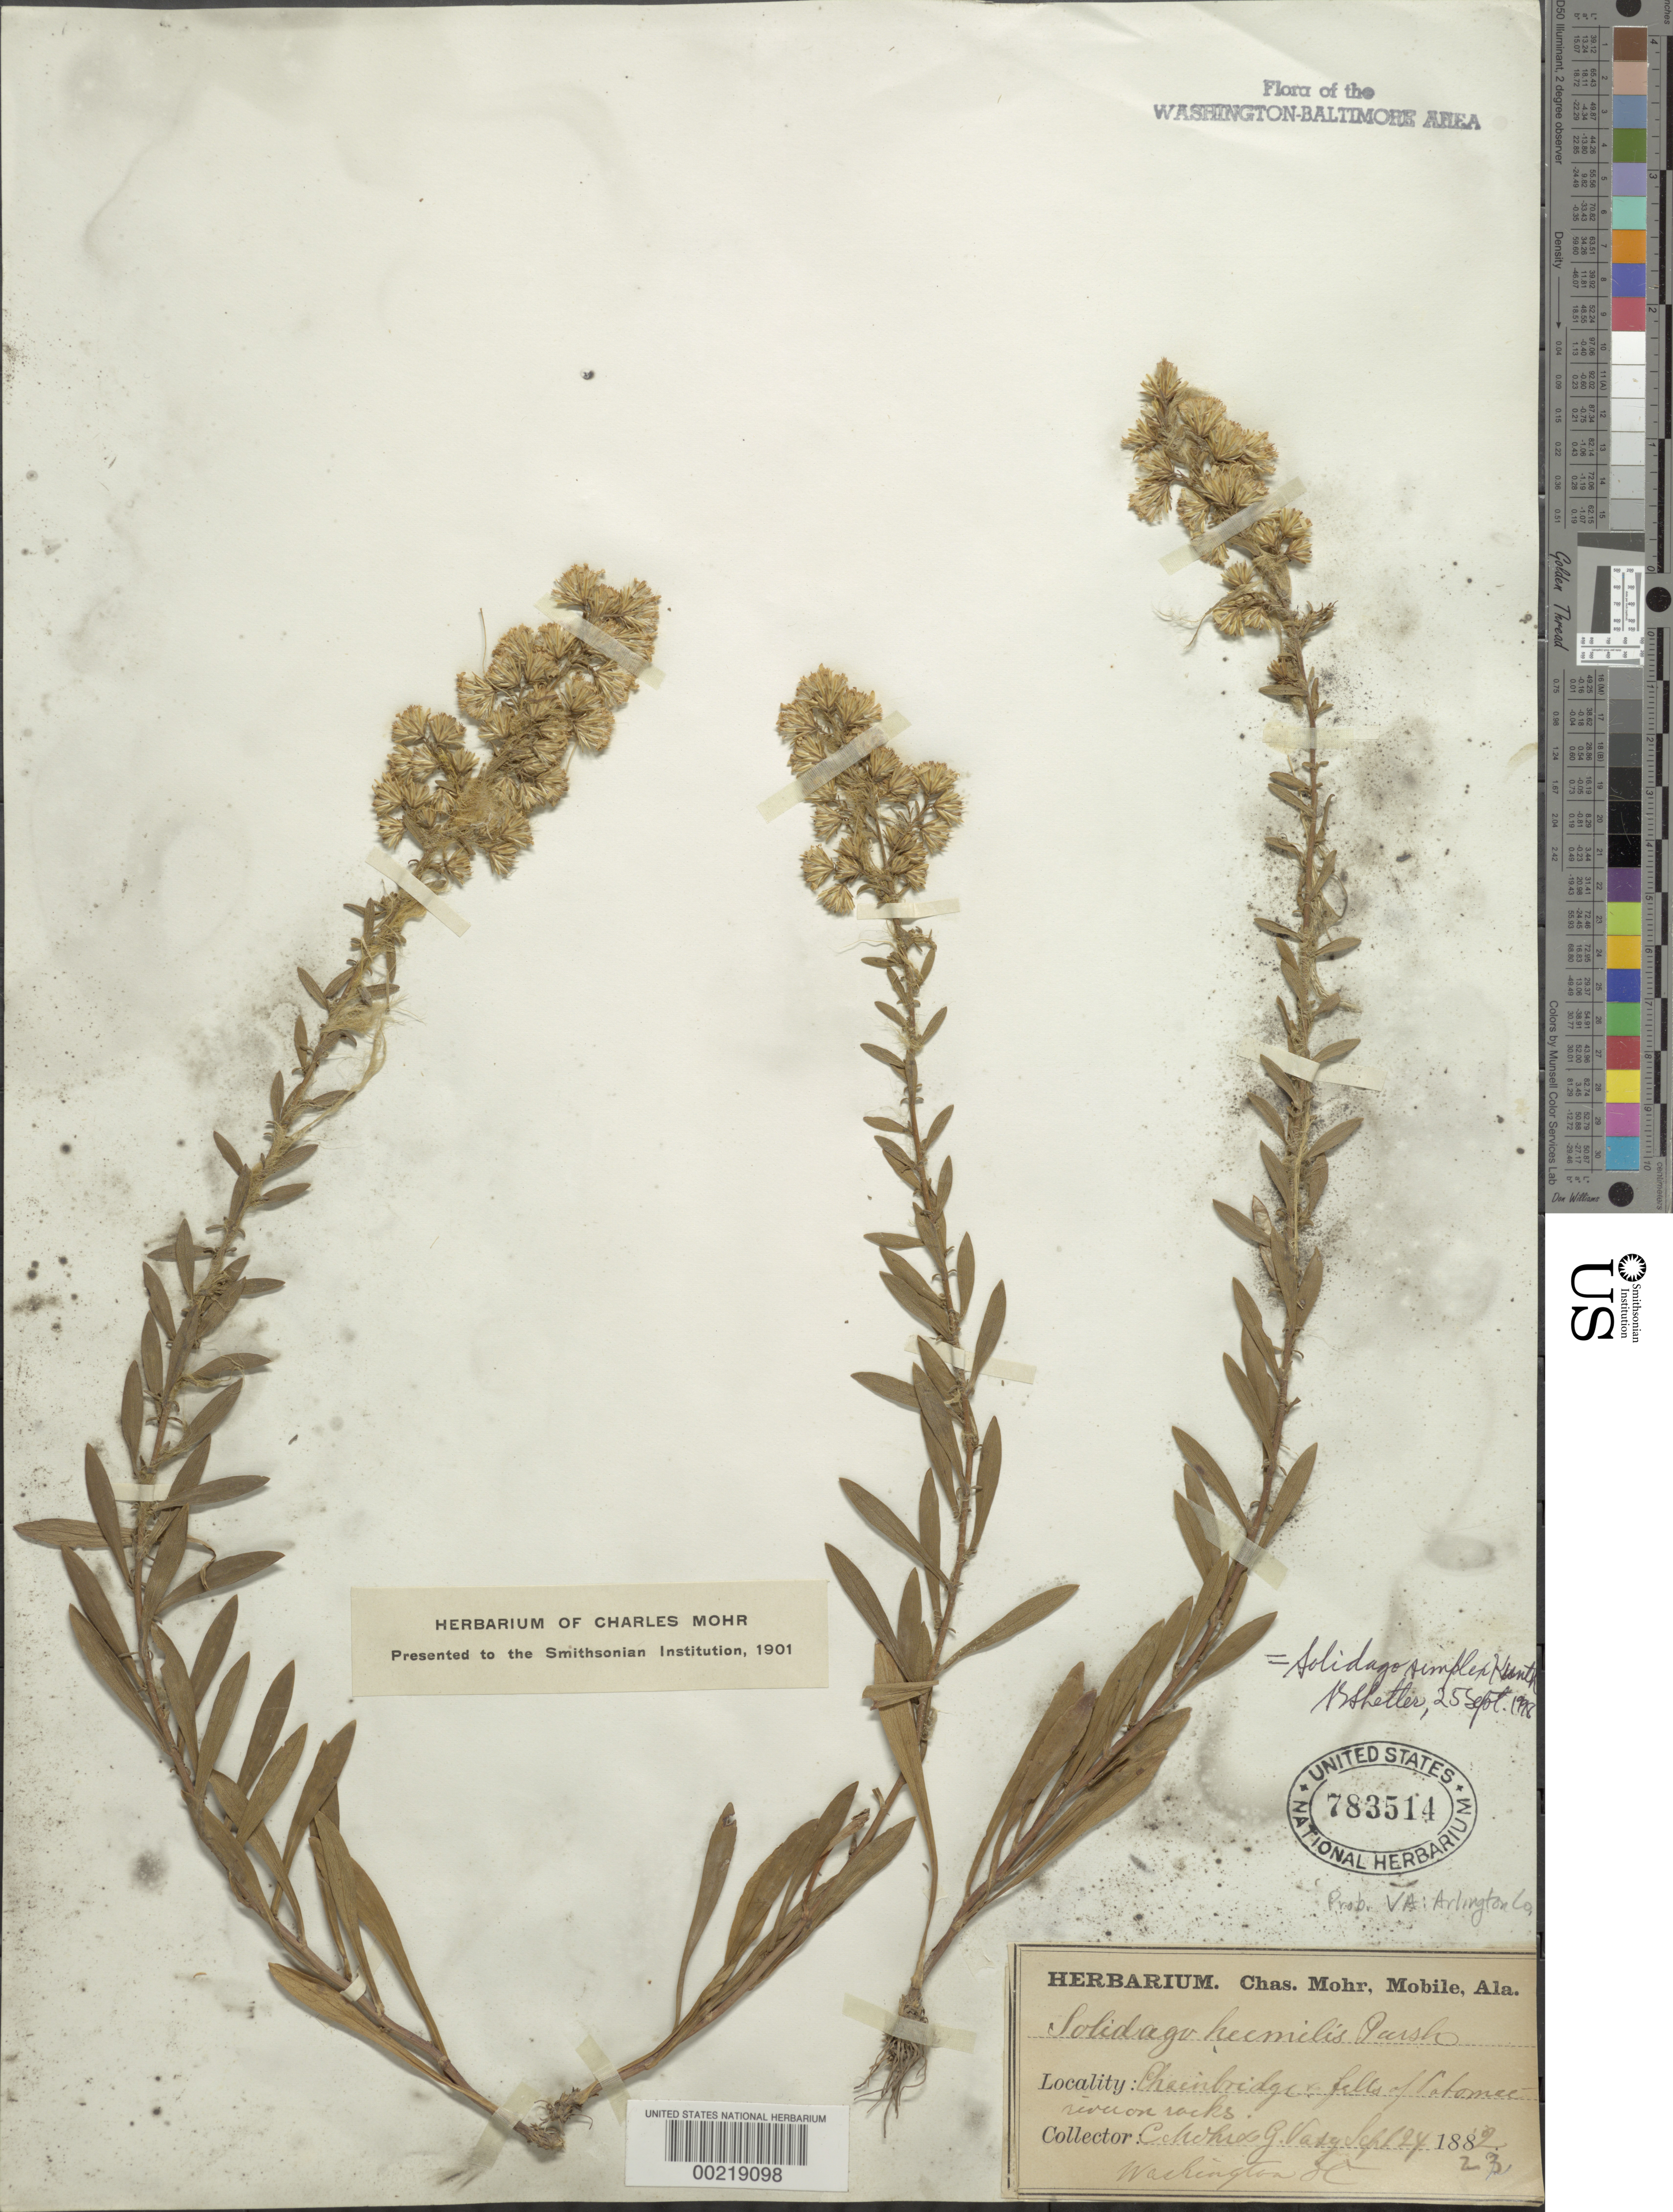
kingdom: Plantae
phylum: Tracheophyta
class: Magnoliopsida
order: Asterales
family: Asteraceae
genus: Solidago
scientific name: Solidago simplex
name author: Kunth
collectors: C. T. Mohr & G. Vasey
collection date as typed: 24 Sep 1882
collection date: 1882-09-24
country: United States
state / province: District of Columbia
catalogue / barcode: US 783514